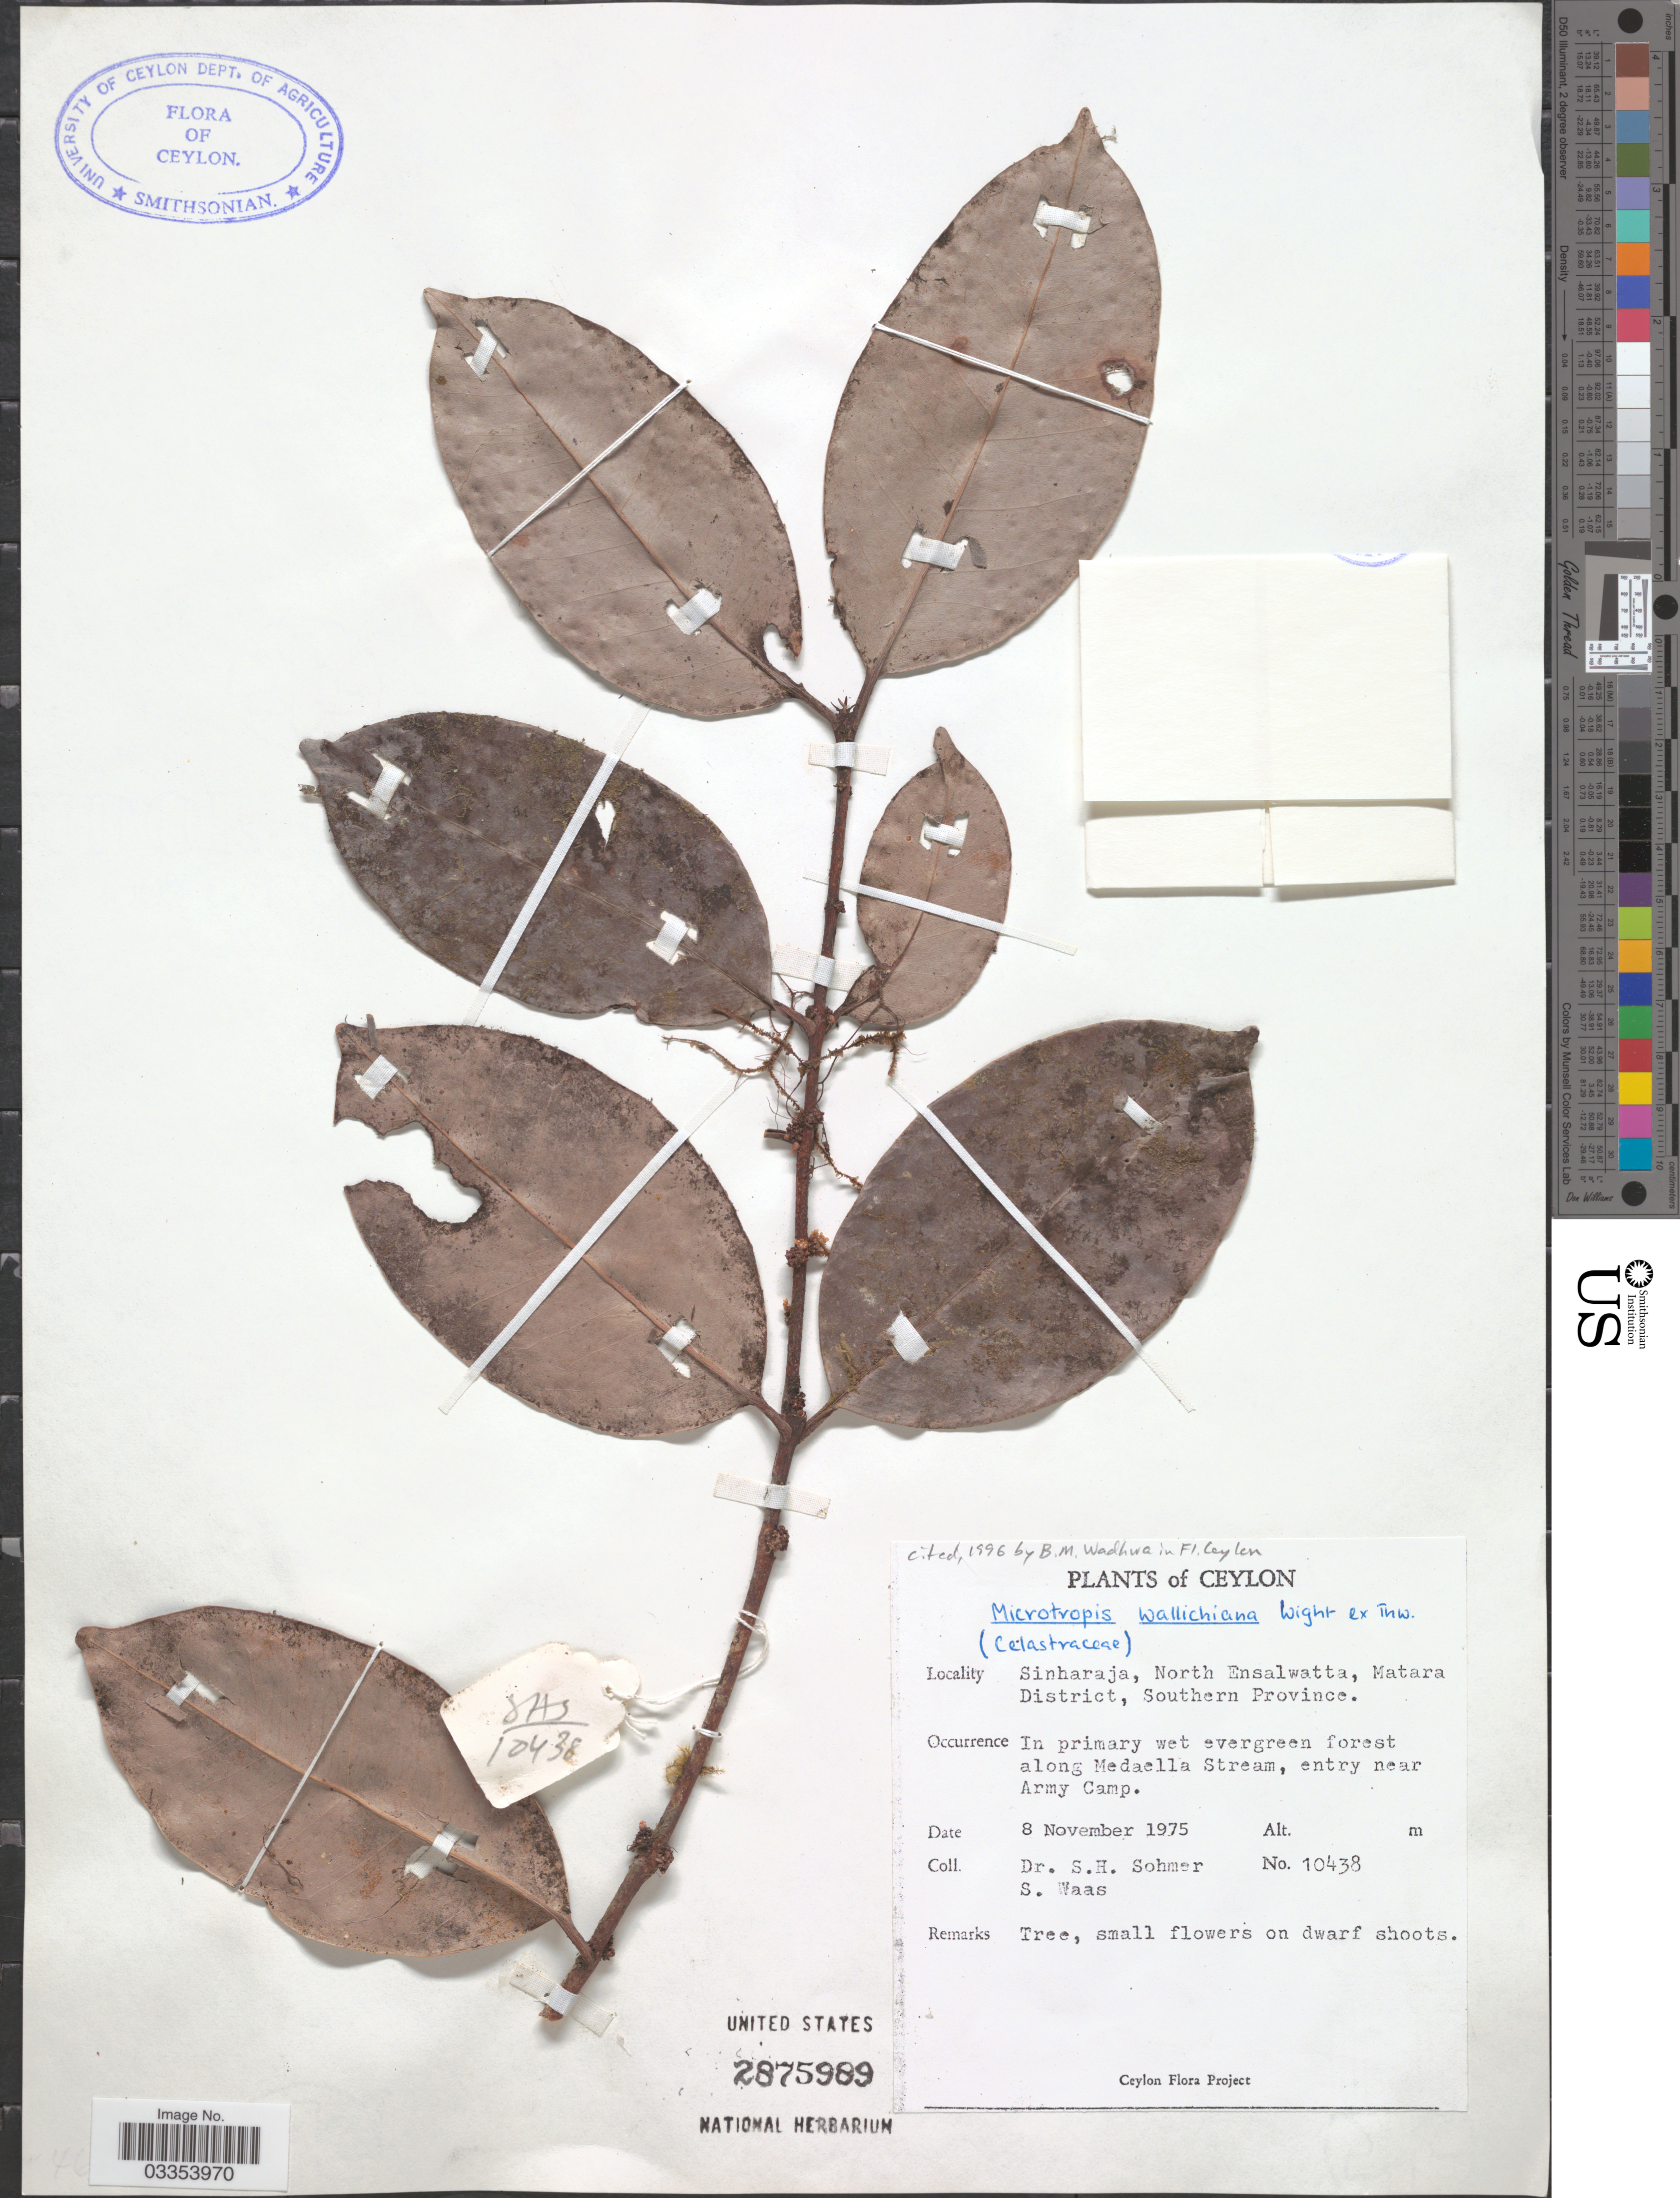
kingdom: Plantae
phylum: Tracheophyta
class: Magnoliopsida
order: Celastrales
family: Celastraceae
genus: Microtropis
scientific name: Microtropis wallichiana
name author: Wight in Thwaites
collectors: S. H. Sohmer & S. Waas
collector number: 10438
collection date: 1975-11-08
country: Sri Lanka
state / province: Southern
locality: Ceylon. Sinharaja, North Ensalwatta, Matara District. In primary wet evergreen forest along Medaella Stream, entry near Army Camp.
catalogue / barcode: US 2875989